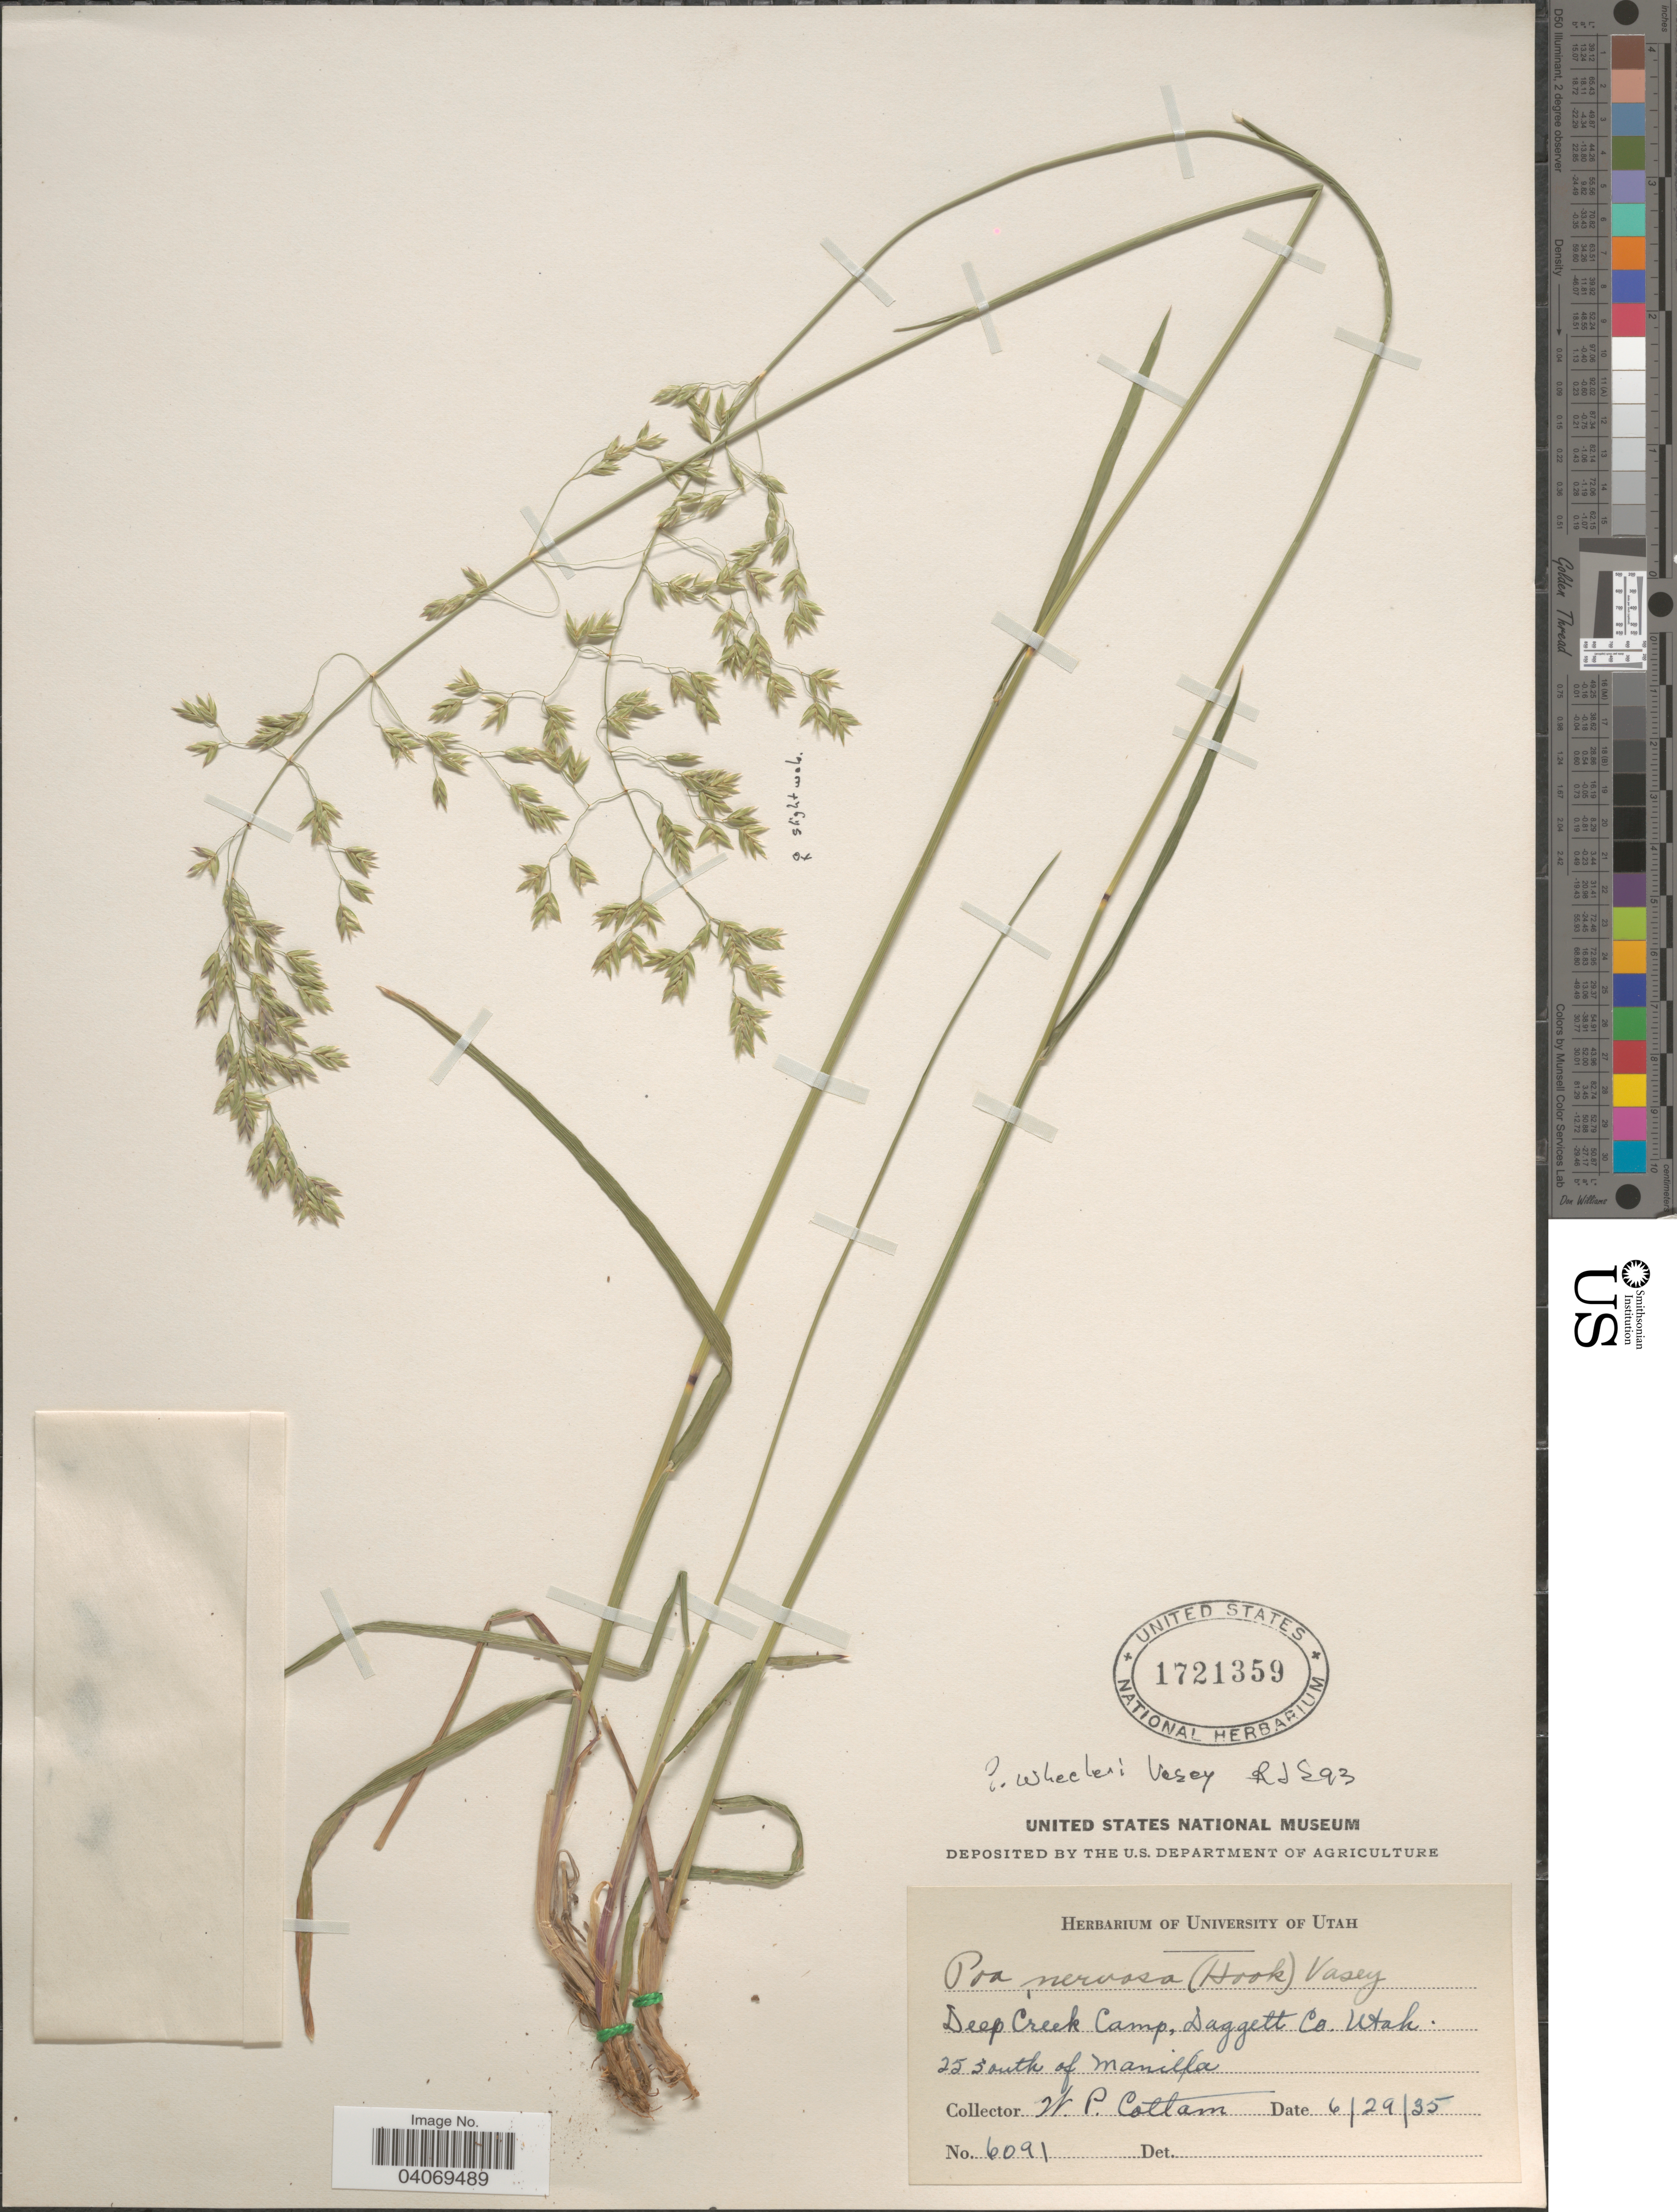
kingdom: Plantae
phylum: Tracheophyta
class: Liliopsida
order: Poales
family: Poaceae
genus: Poa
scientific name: Poa wheeleri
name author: Vasey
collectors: W. Cottam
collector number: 6091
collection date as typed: Transcribed d/m/y: 29/6/35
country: United States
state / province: Utah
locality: Deep Creek Camp. Daggett Co. 25 South of Manilla.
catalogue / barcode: US 1721359